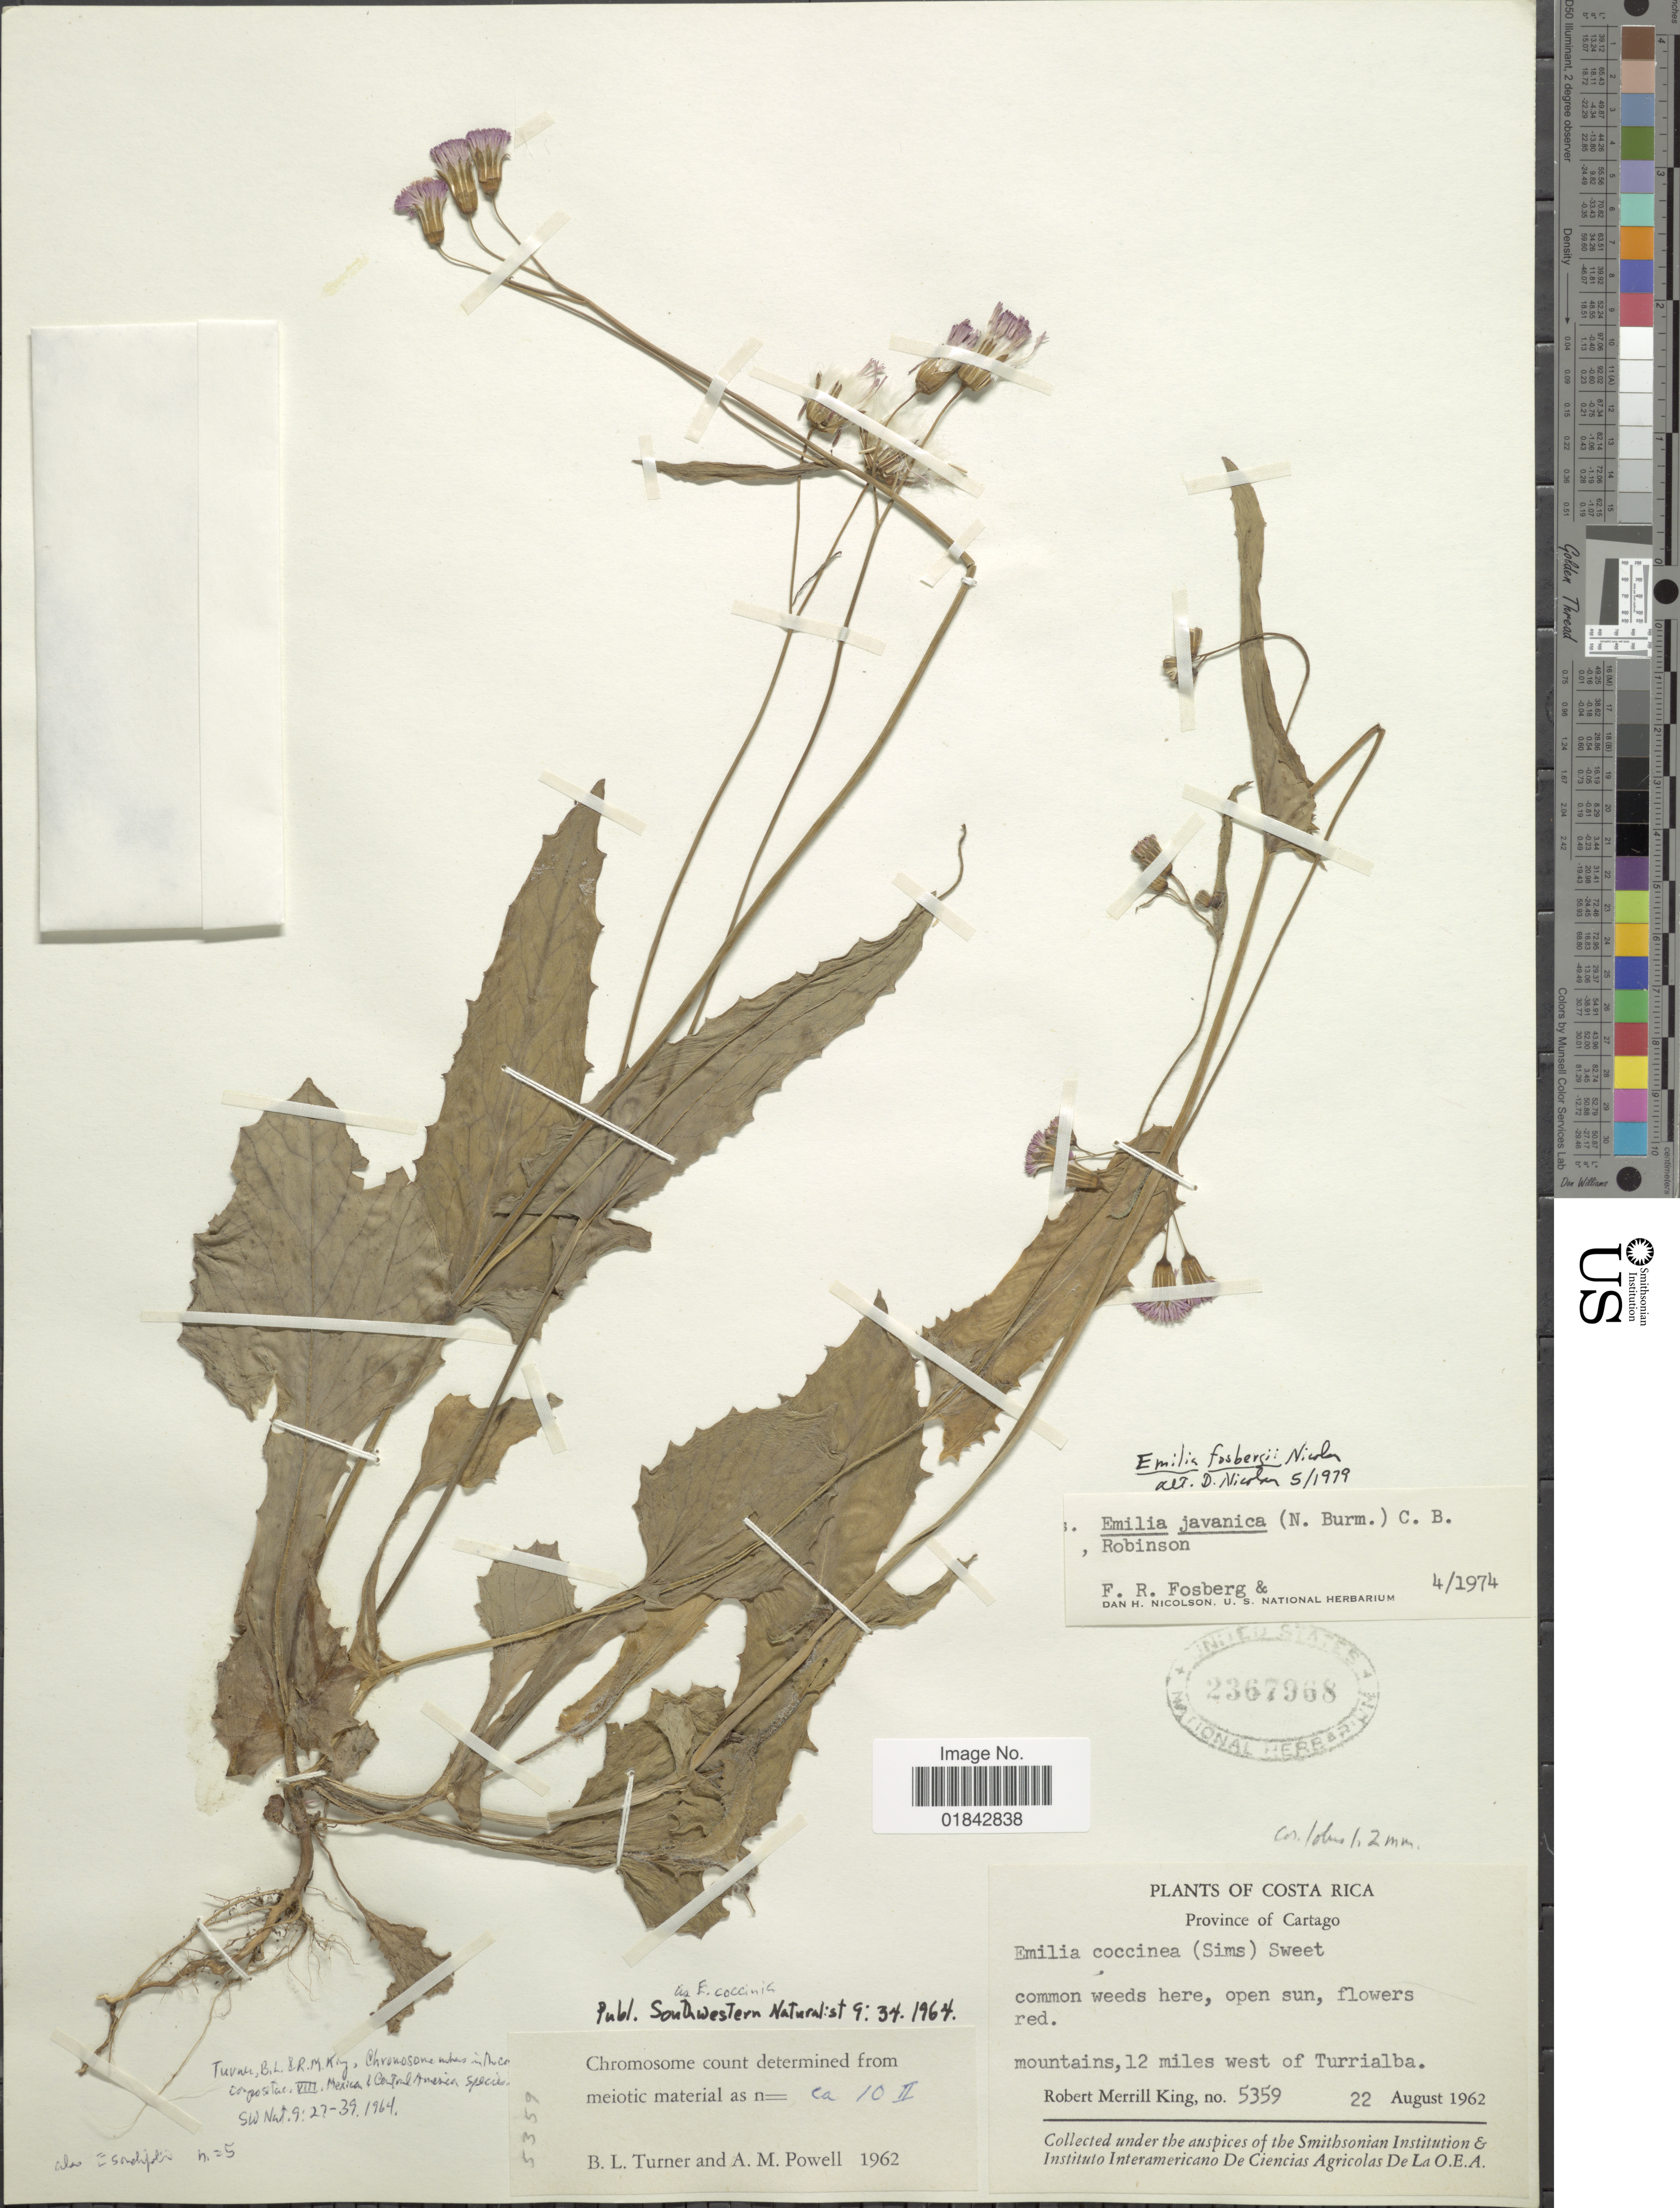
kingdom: Plantae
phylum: Tracheophyta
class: Magnoliopsida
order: Asterales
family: Asteraceae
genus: Emilia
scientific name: Emilia fosbergii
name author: Nicolson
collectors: R. M. King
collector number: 5359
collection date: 1962-08-22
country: Costa Rica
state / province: Cartago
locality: Mountains, 12 miles west of Turrialba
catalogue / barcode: US 2367968